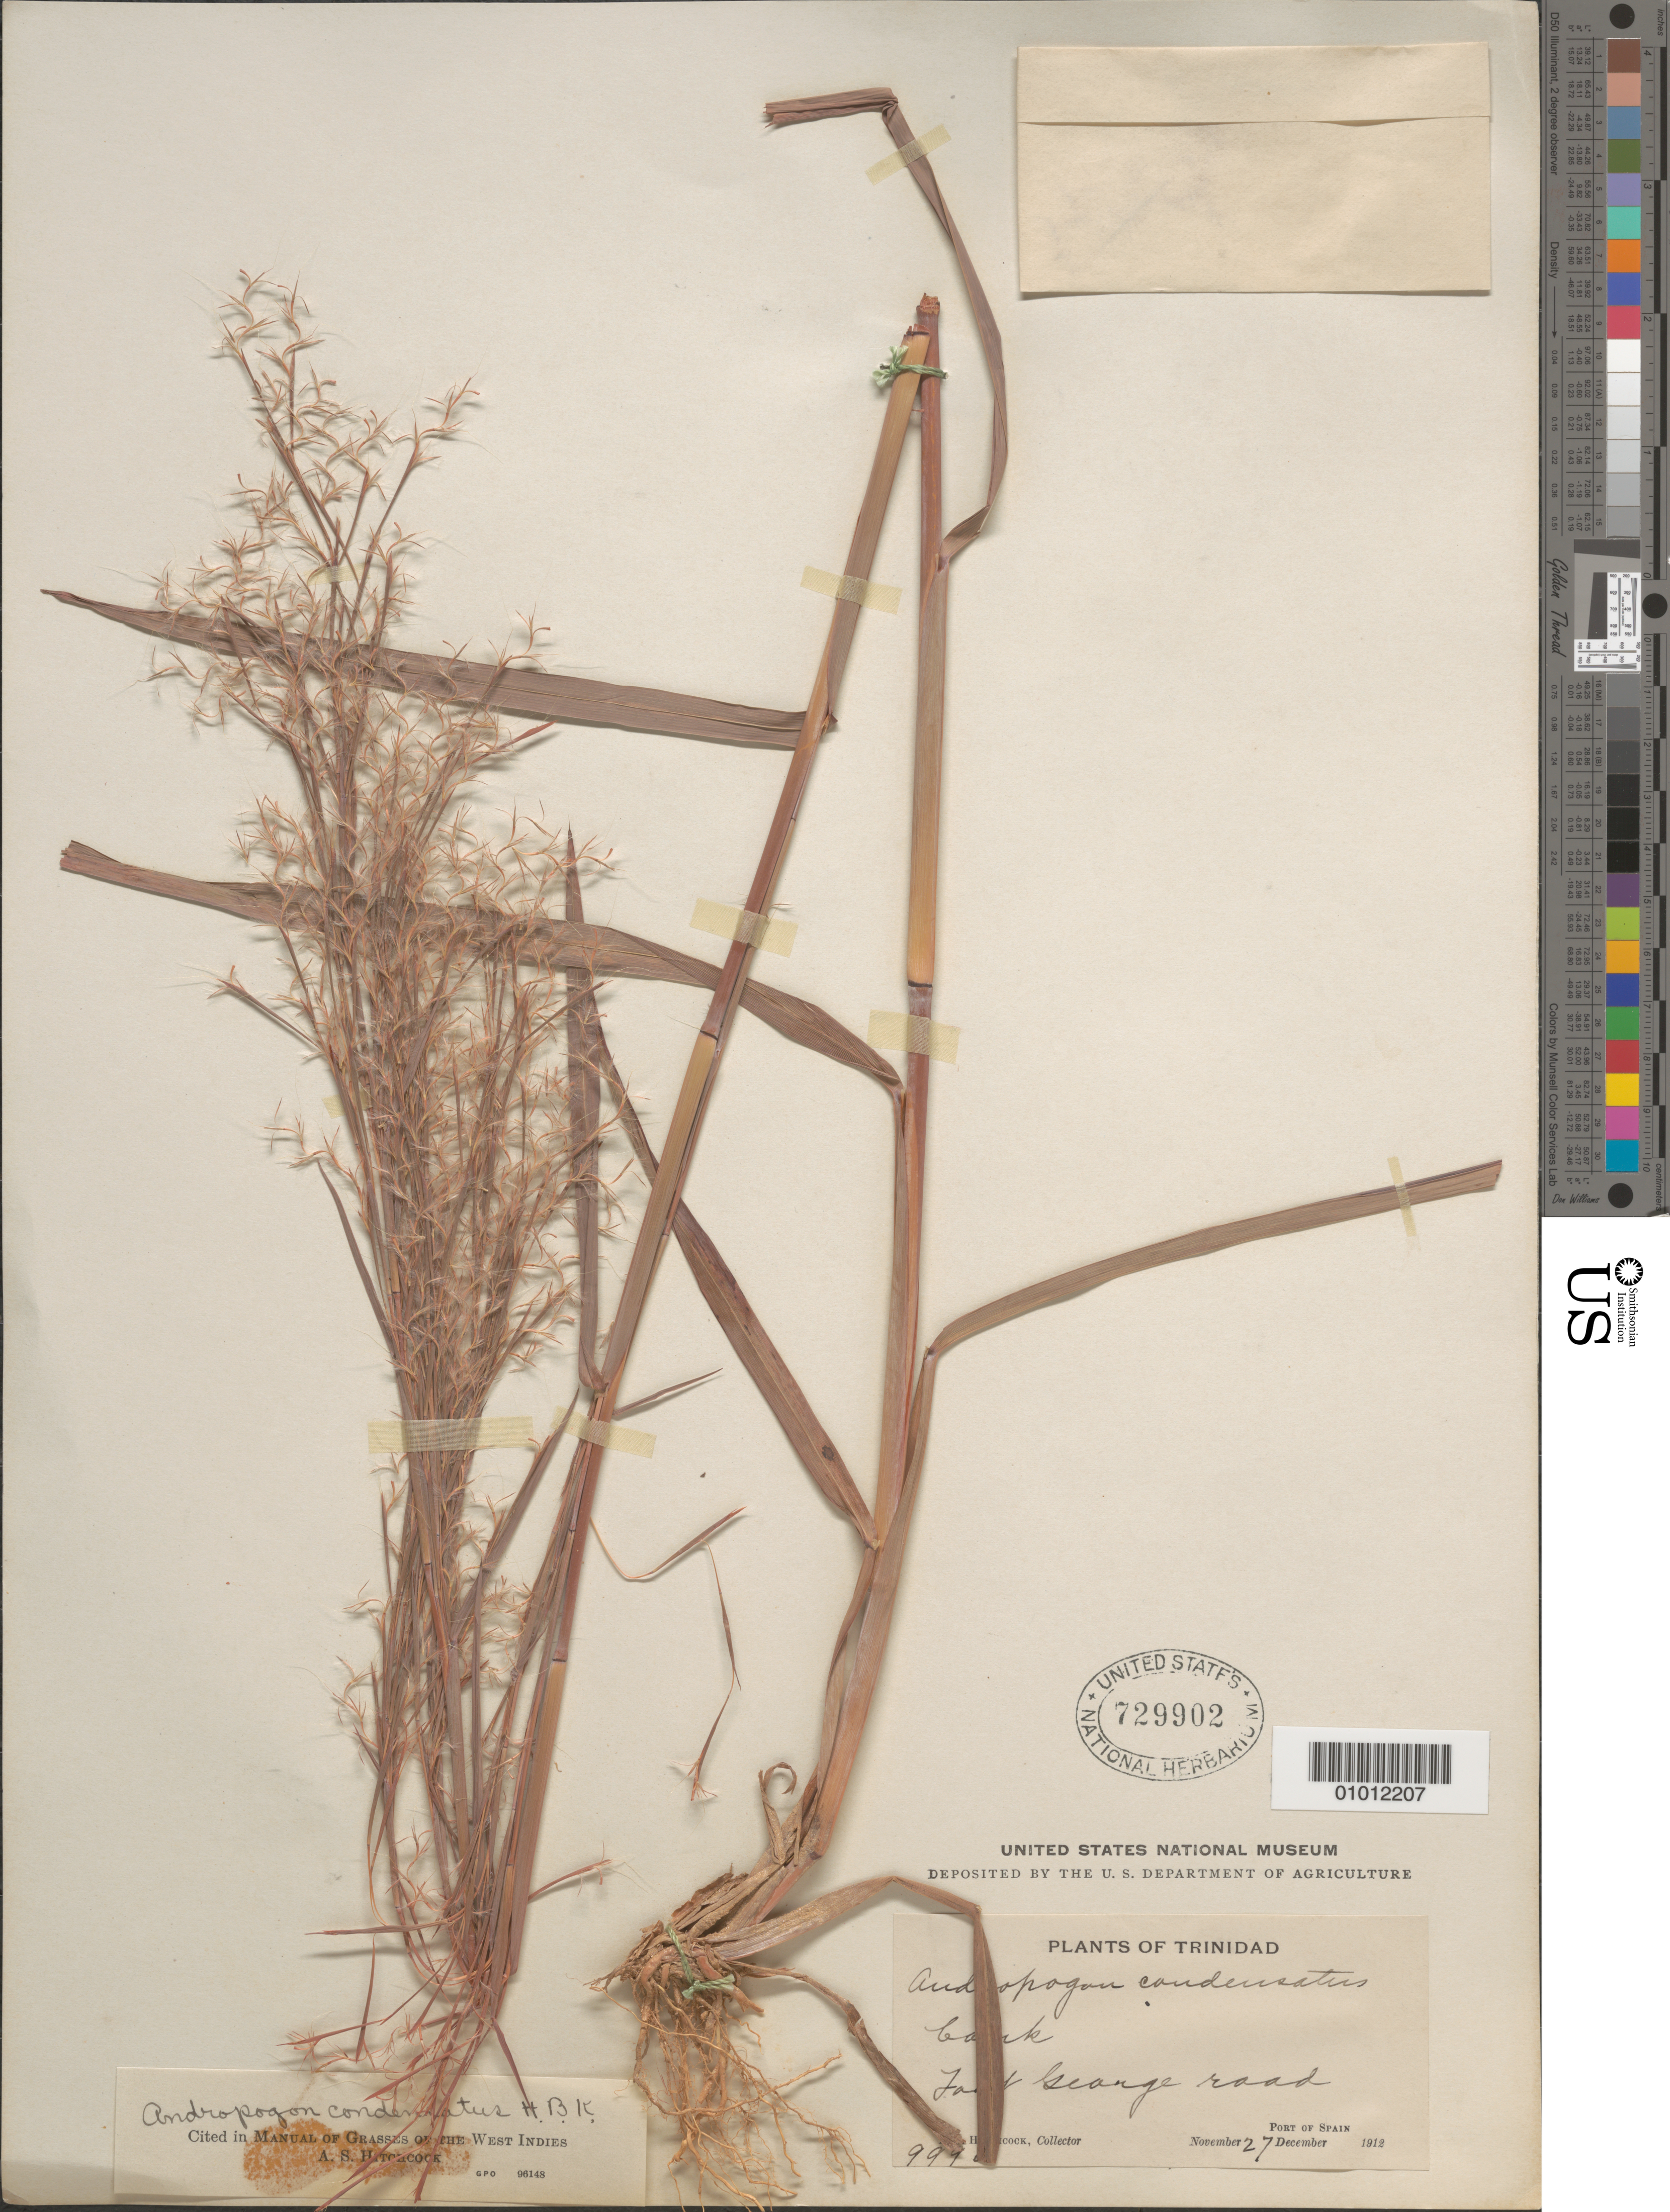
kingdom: Plantae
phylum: Tracheophyta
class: Liliopsida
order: Poales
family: Poaceae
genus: Schizachyrium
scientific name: Schizachyrium condensatum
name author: (Kunth) Nees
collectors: A. S. Hitchcock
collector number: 9998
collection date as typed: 27 Nov 1912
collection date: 1912-11-27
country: Trinidad and Tobago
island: Trinidad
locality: Jack George road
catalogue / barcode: US 729902